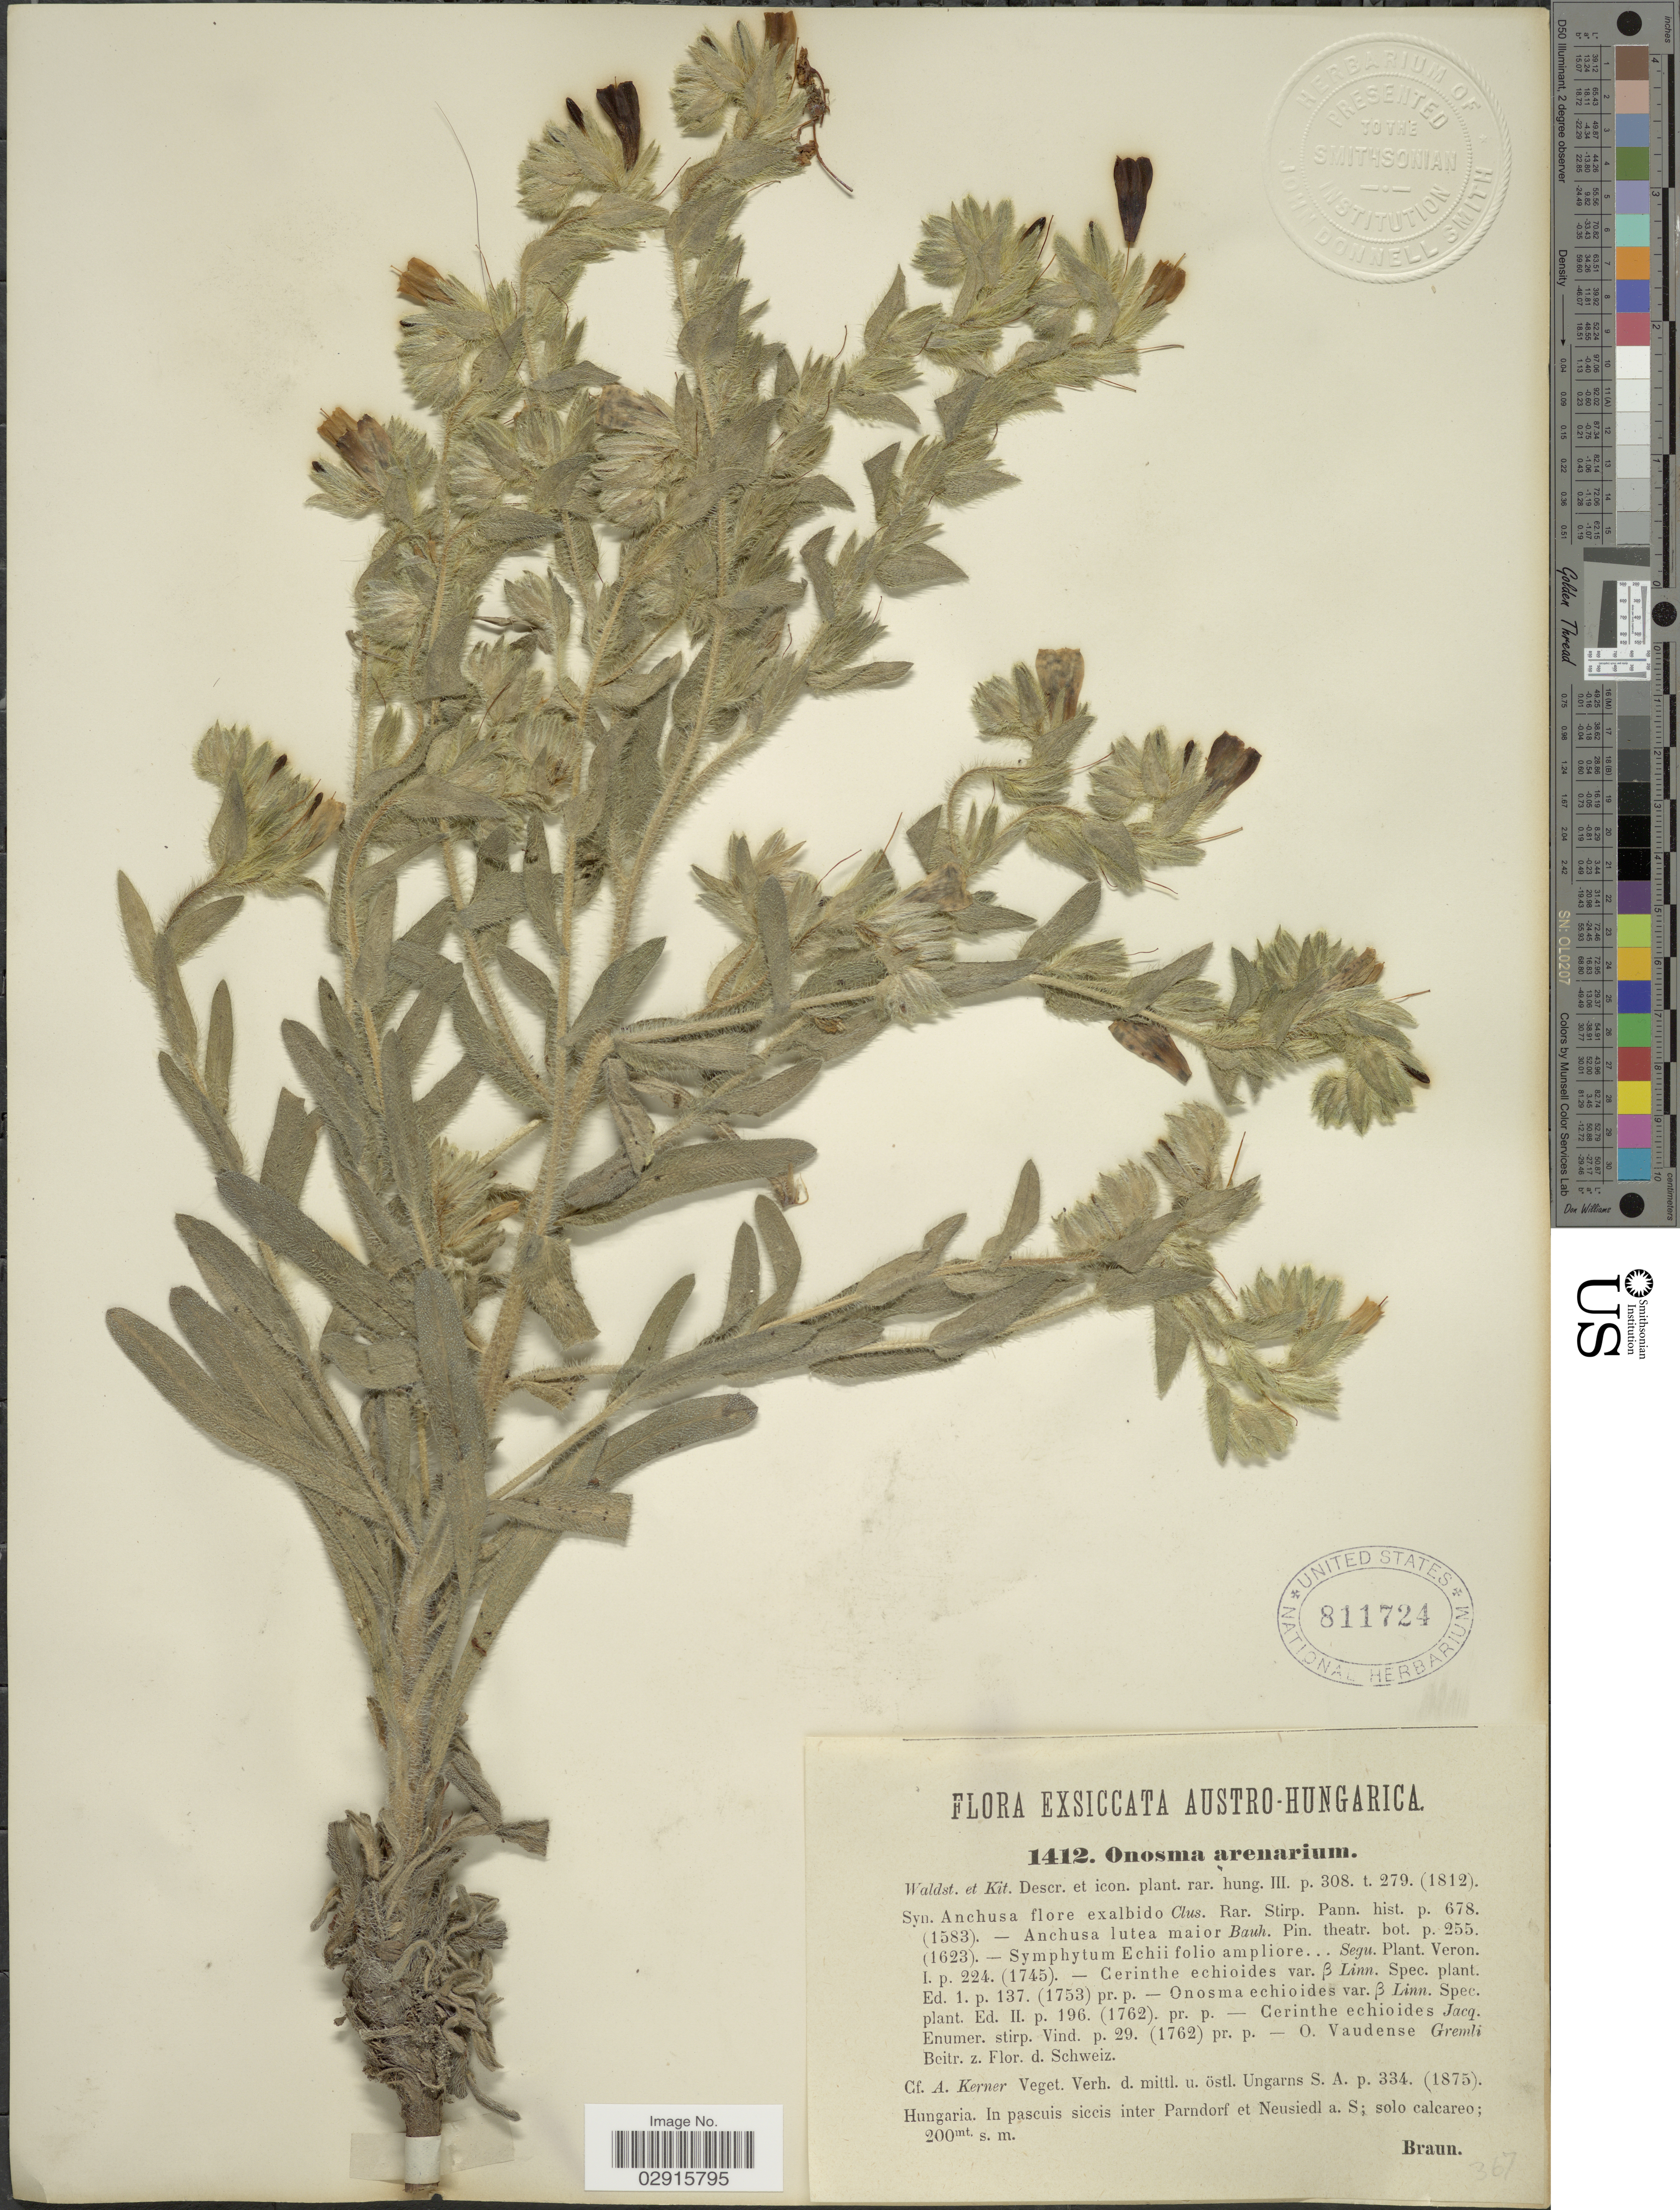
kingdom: Plantae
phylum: Tracheophyta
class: Magnoliopsida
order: Boraginales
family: Boraginaceae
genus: Onosma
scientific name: Onosma arenaria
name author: Waldst. & Kit.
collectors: Braun, --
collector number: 1412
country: Hungary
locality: Hungaria. In pascuis siccis inter Pandorf et Neusiedl a. S. Austro-Hungarica.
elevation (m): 200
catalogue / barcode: US 8117124